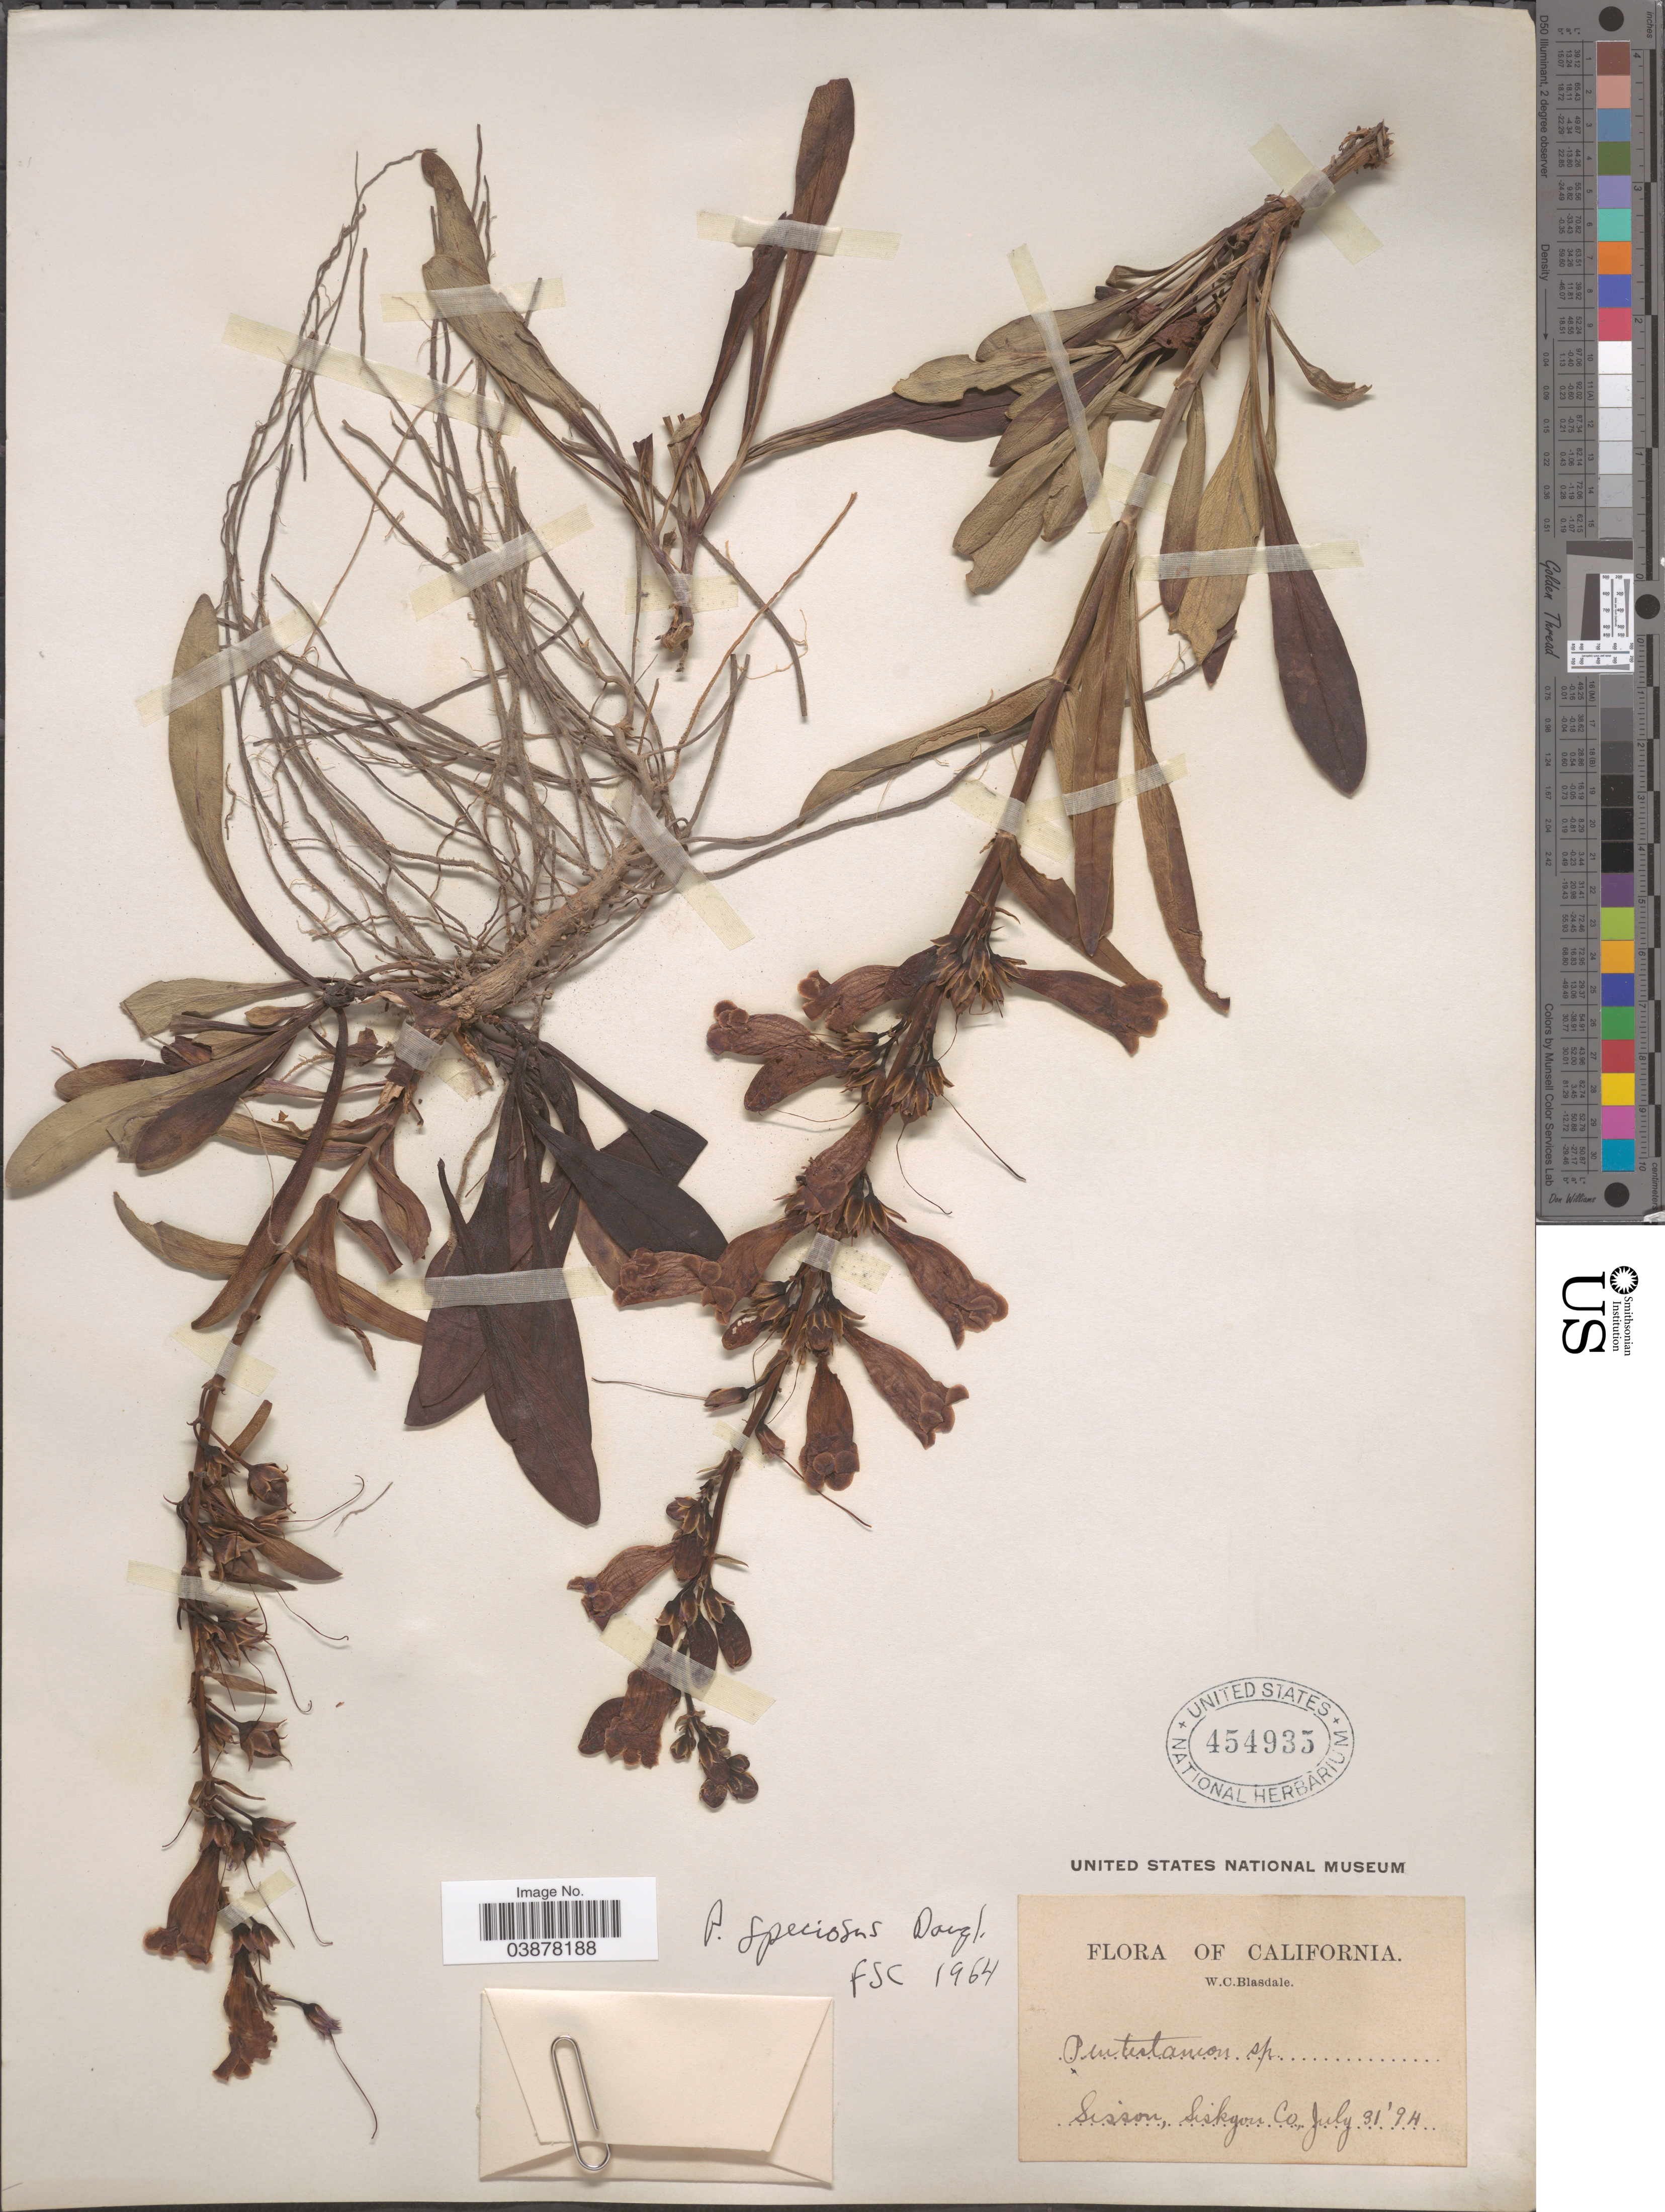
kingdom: Plantae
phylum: Tracheophyta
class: Magnoliopsida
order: Lamiales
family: Plantaginaceae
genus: Penstemon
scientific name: Penstemon speciosus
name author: Douglas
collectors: W. Blasdale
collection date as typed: Transcribed d/m/y: 31/7/94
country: United States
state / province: California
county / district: Siskiyou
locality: Sisson, Siskyou Co.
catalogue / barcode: US 454935